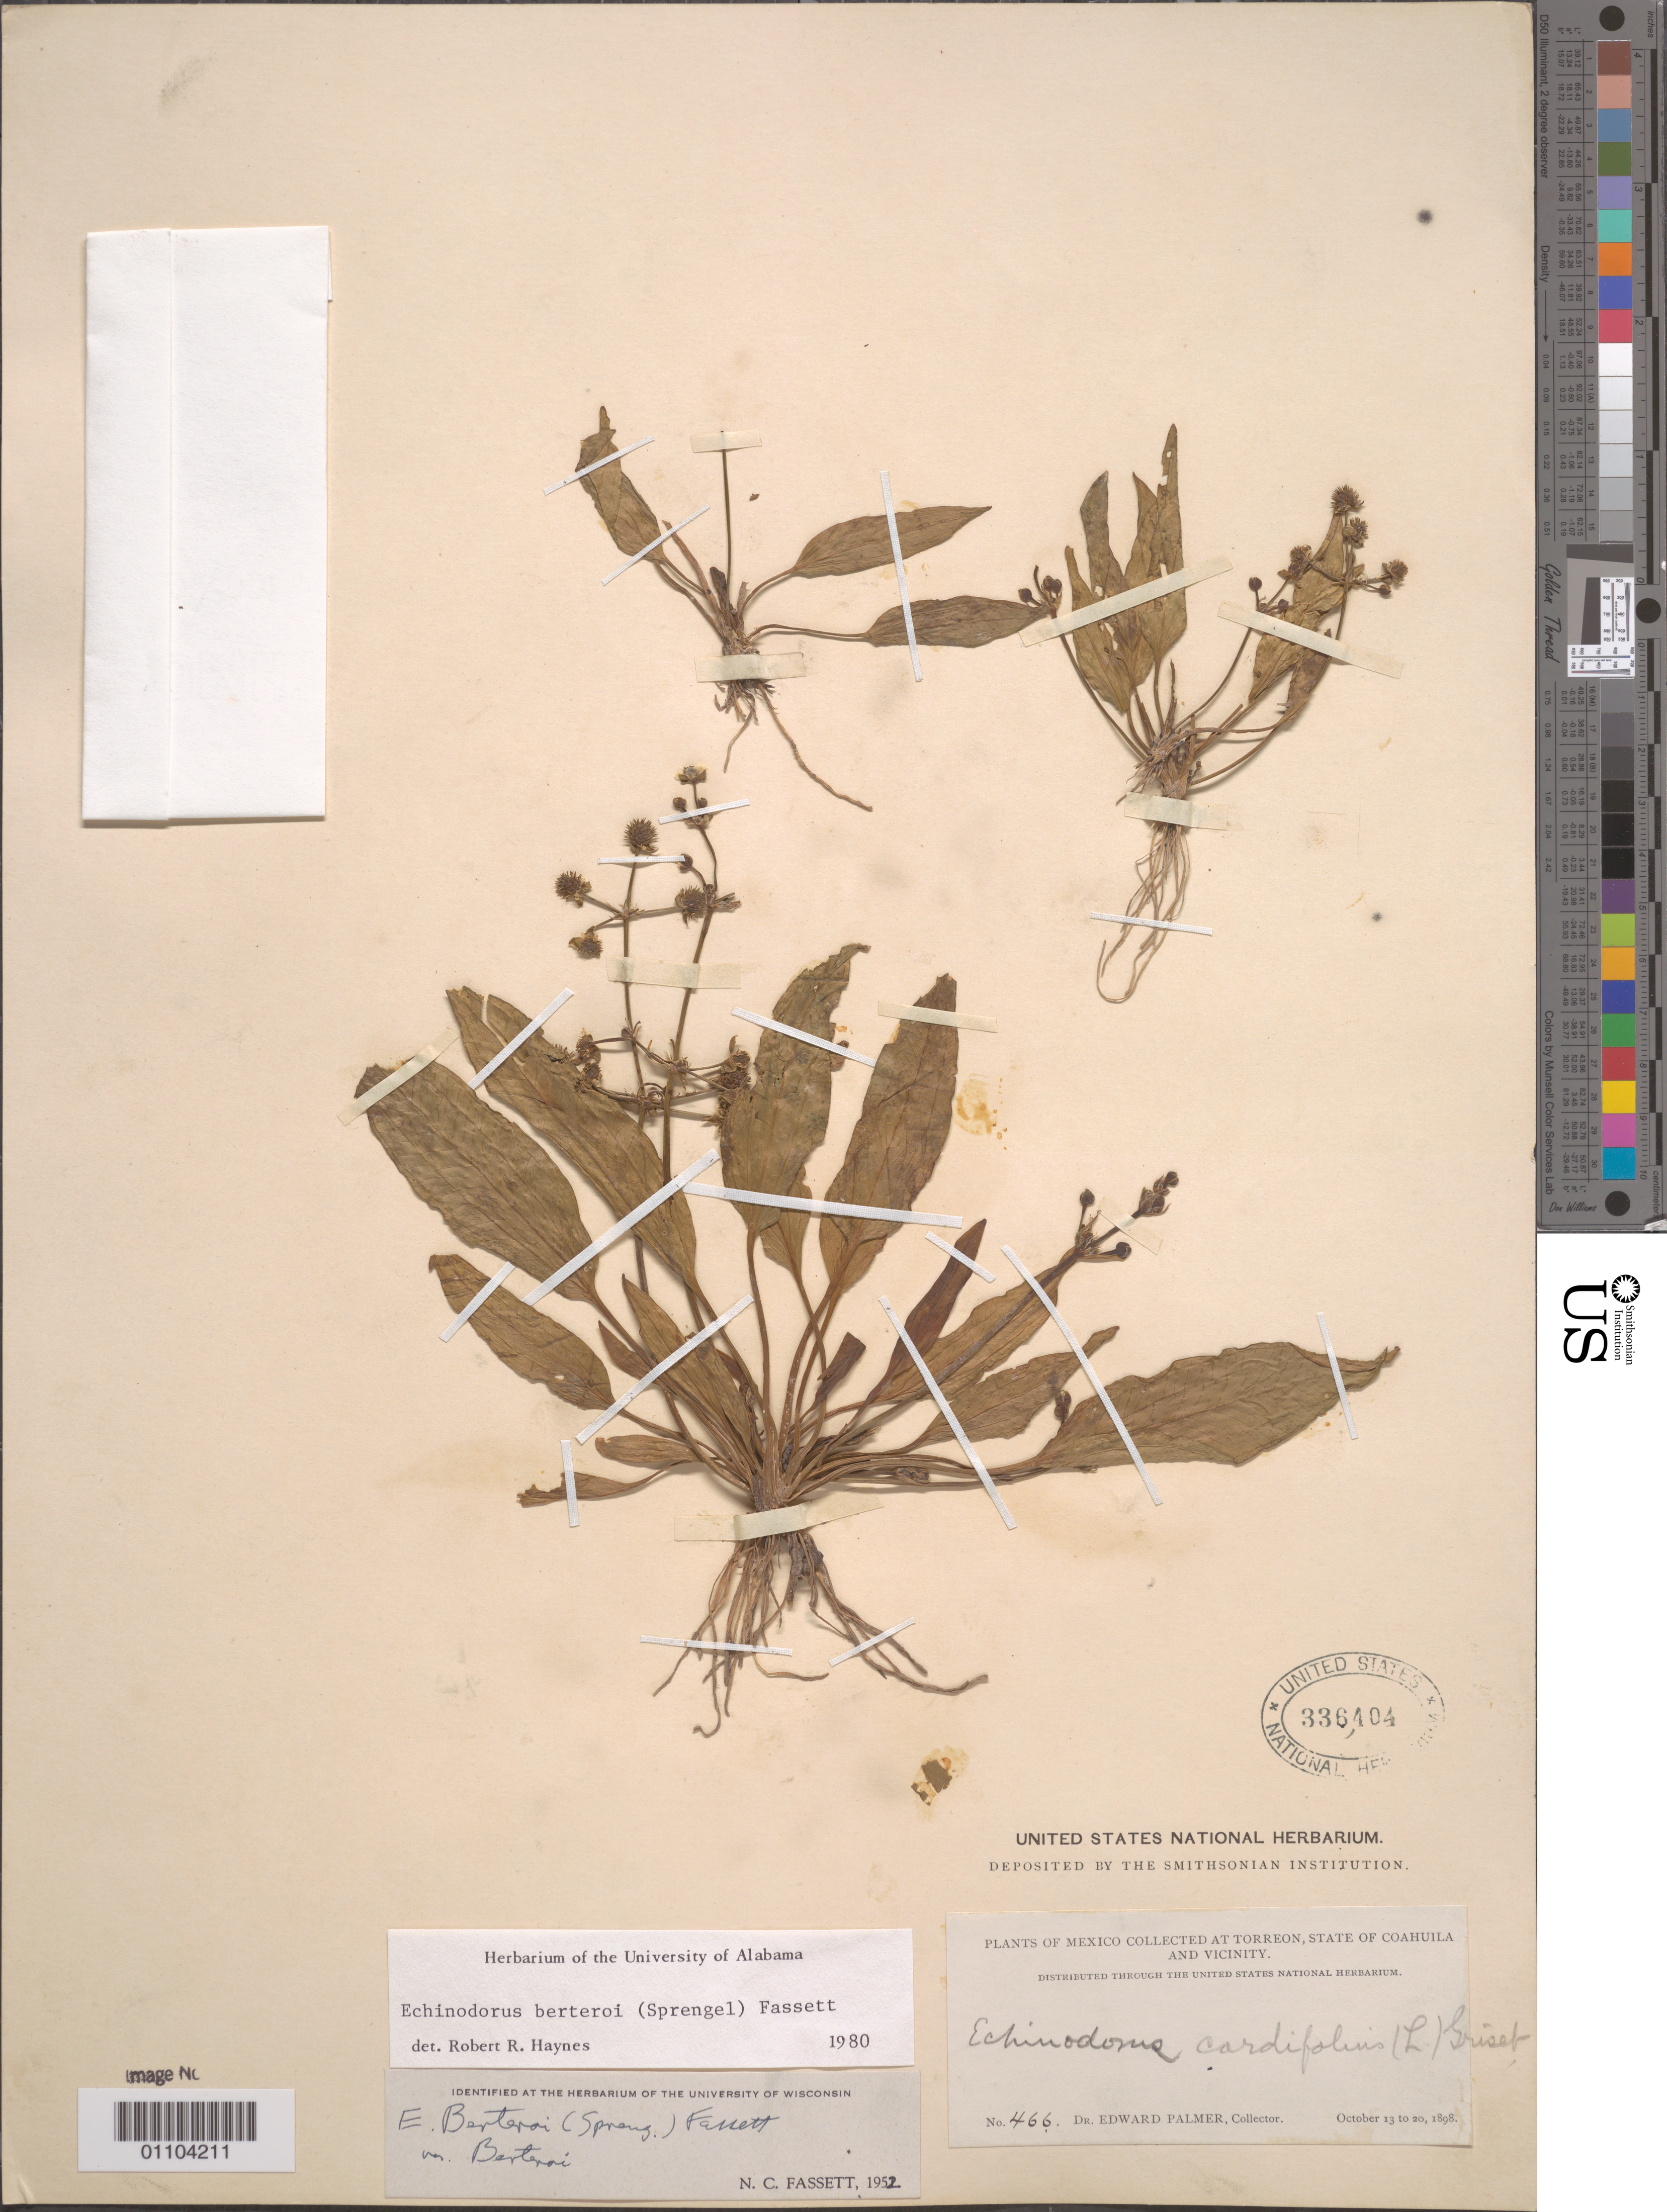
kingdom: Plantae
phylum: Tracheophyta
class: Liliopsida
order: Alismatales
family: Alismataceae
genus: Echinodorus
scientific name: Echinodorus berteroi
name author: (Spreng.) Fassett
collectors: E. Palmer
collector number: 466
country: Mexico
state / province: Coahuila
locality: Torreon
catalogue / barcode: US 336404